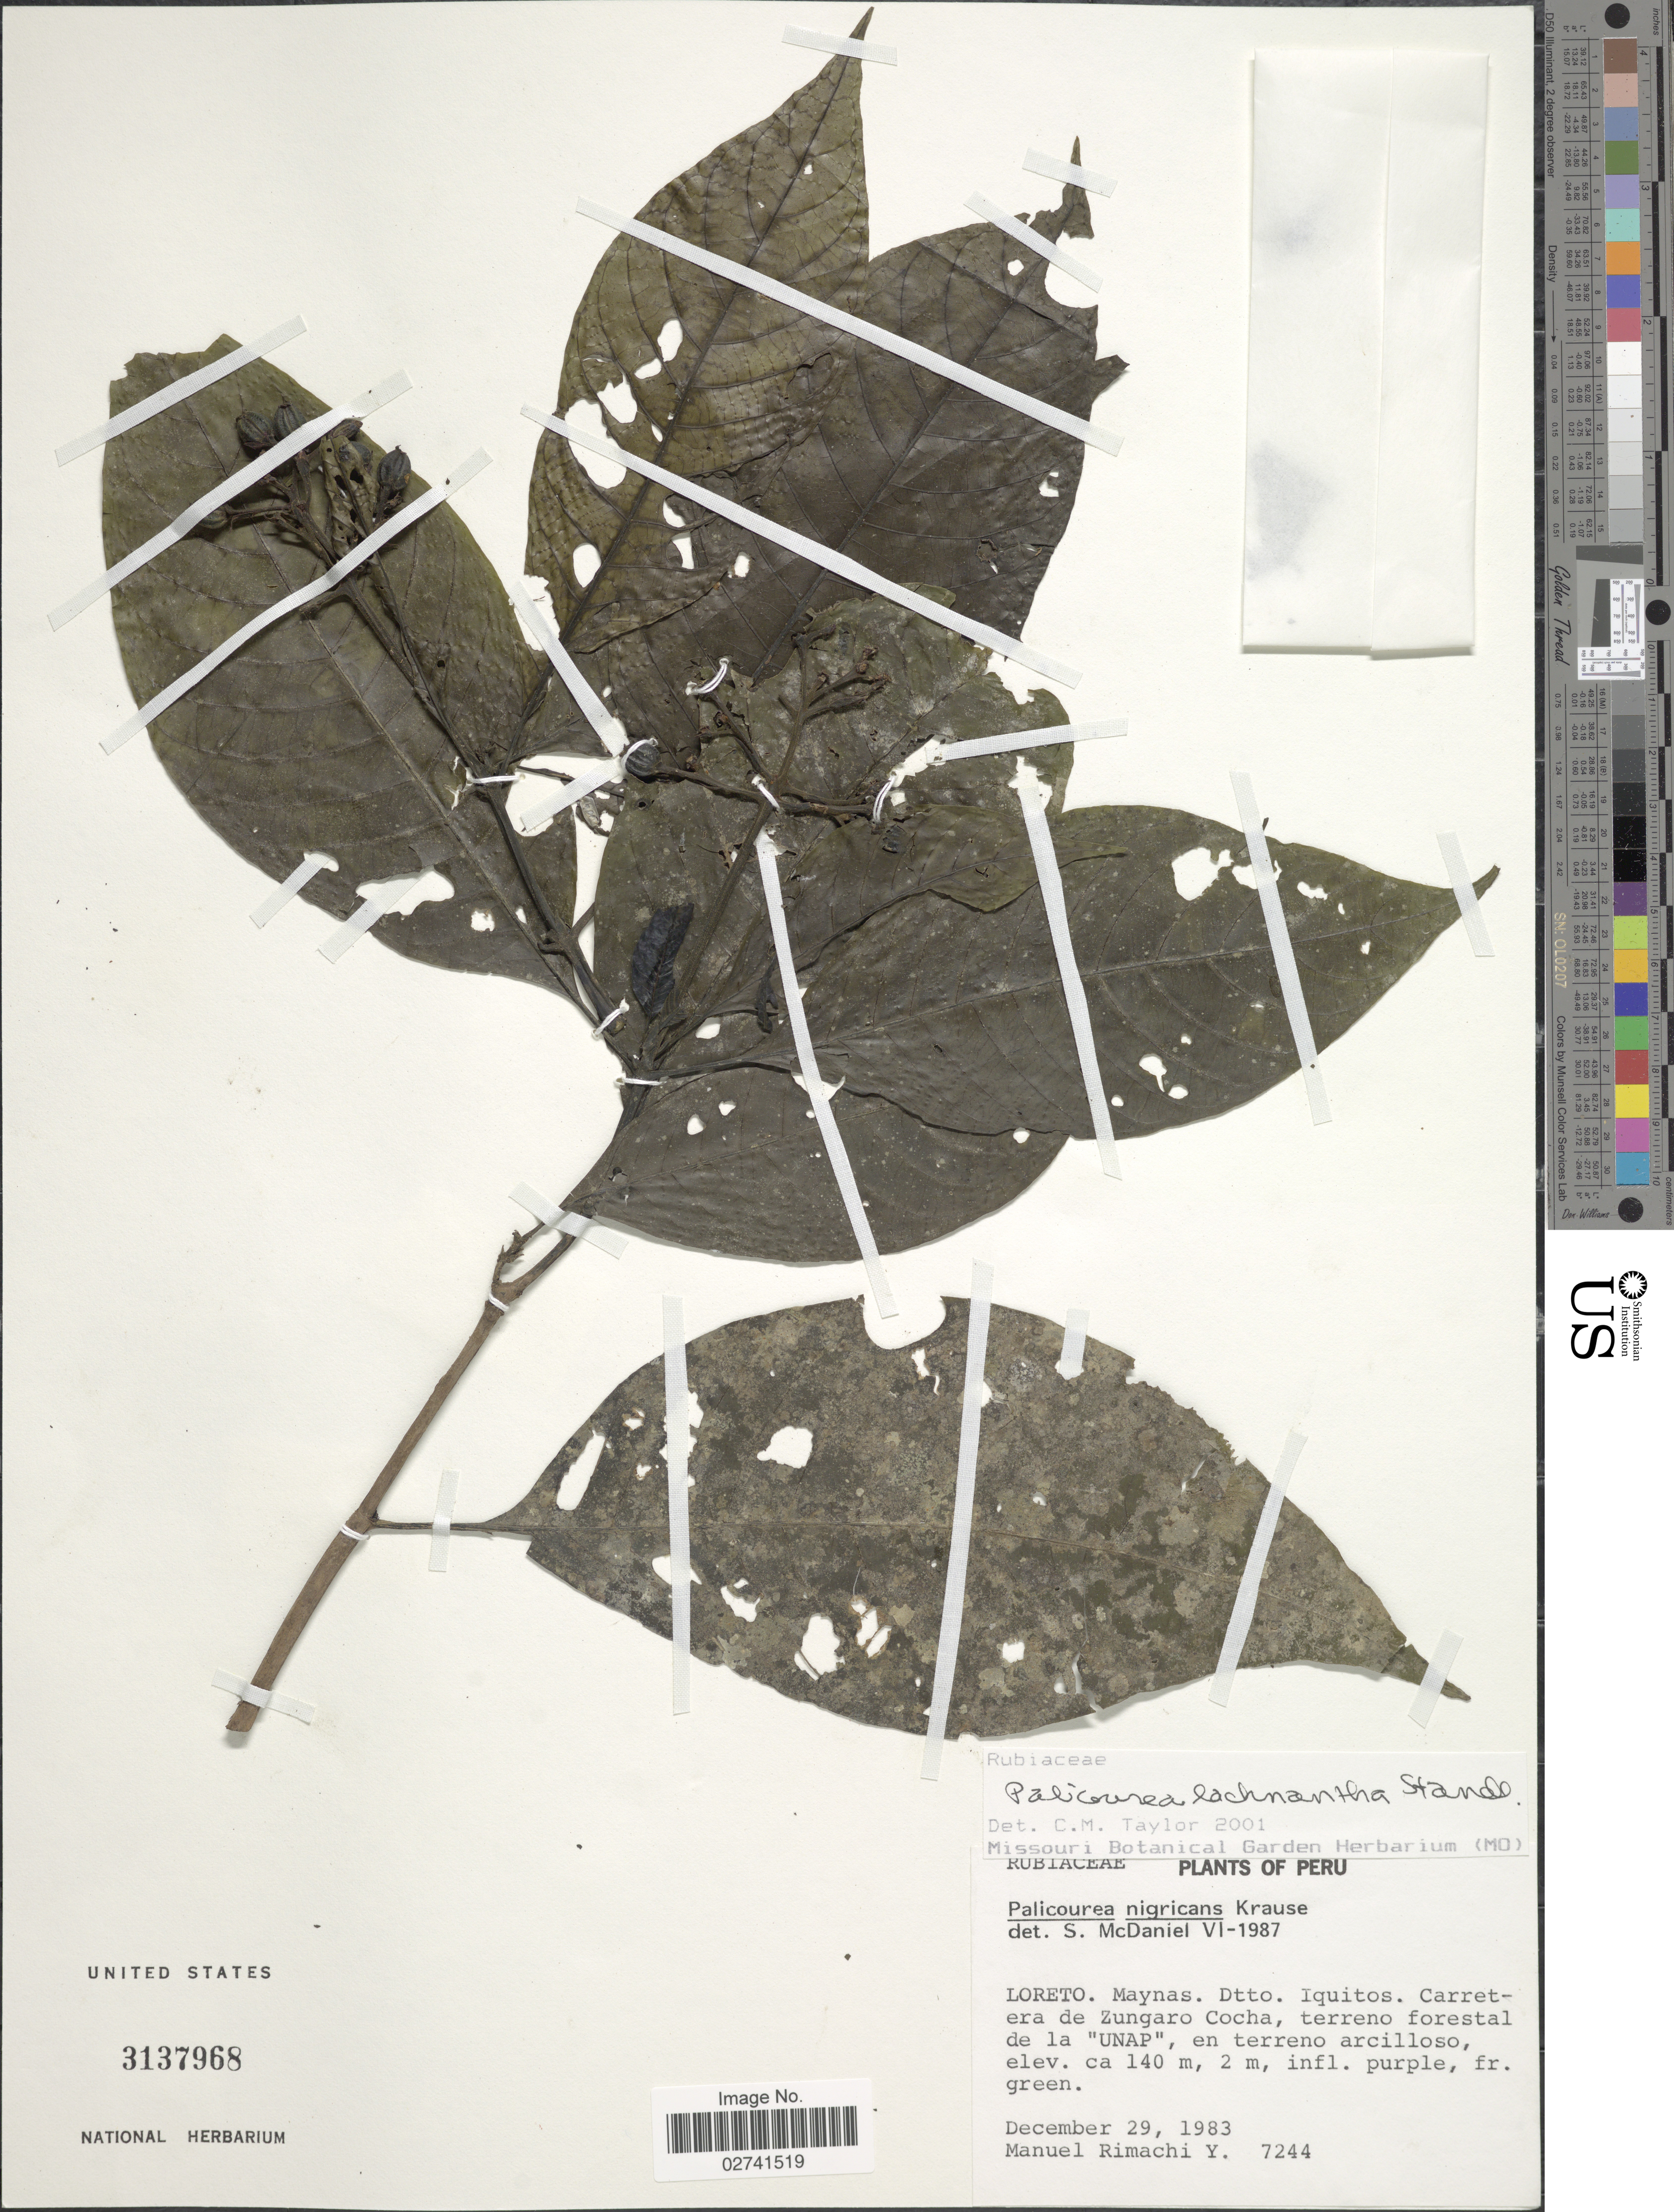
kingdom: Plantae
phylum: Tracheophyta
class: Magnoliopsida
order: Gentianales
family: Rubiaceae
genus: Palicourea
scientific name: Palicourea lachnantha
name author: Standl.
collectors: M. Rimachi Y.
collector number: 7244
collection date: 1983-12-29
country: Peru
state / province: Loreto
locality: Maynas. Dtto Iquitos. Carretera de Zungaro Cocha, terreno forestal de la 'UNAP', en terreno arcilloso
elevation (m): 140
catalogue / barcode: US 3137968